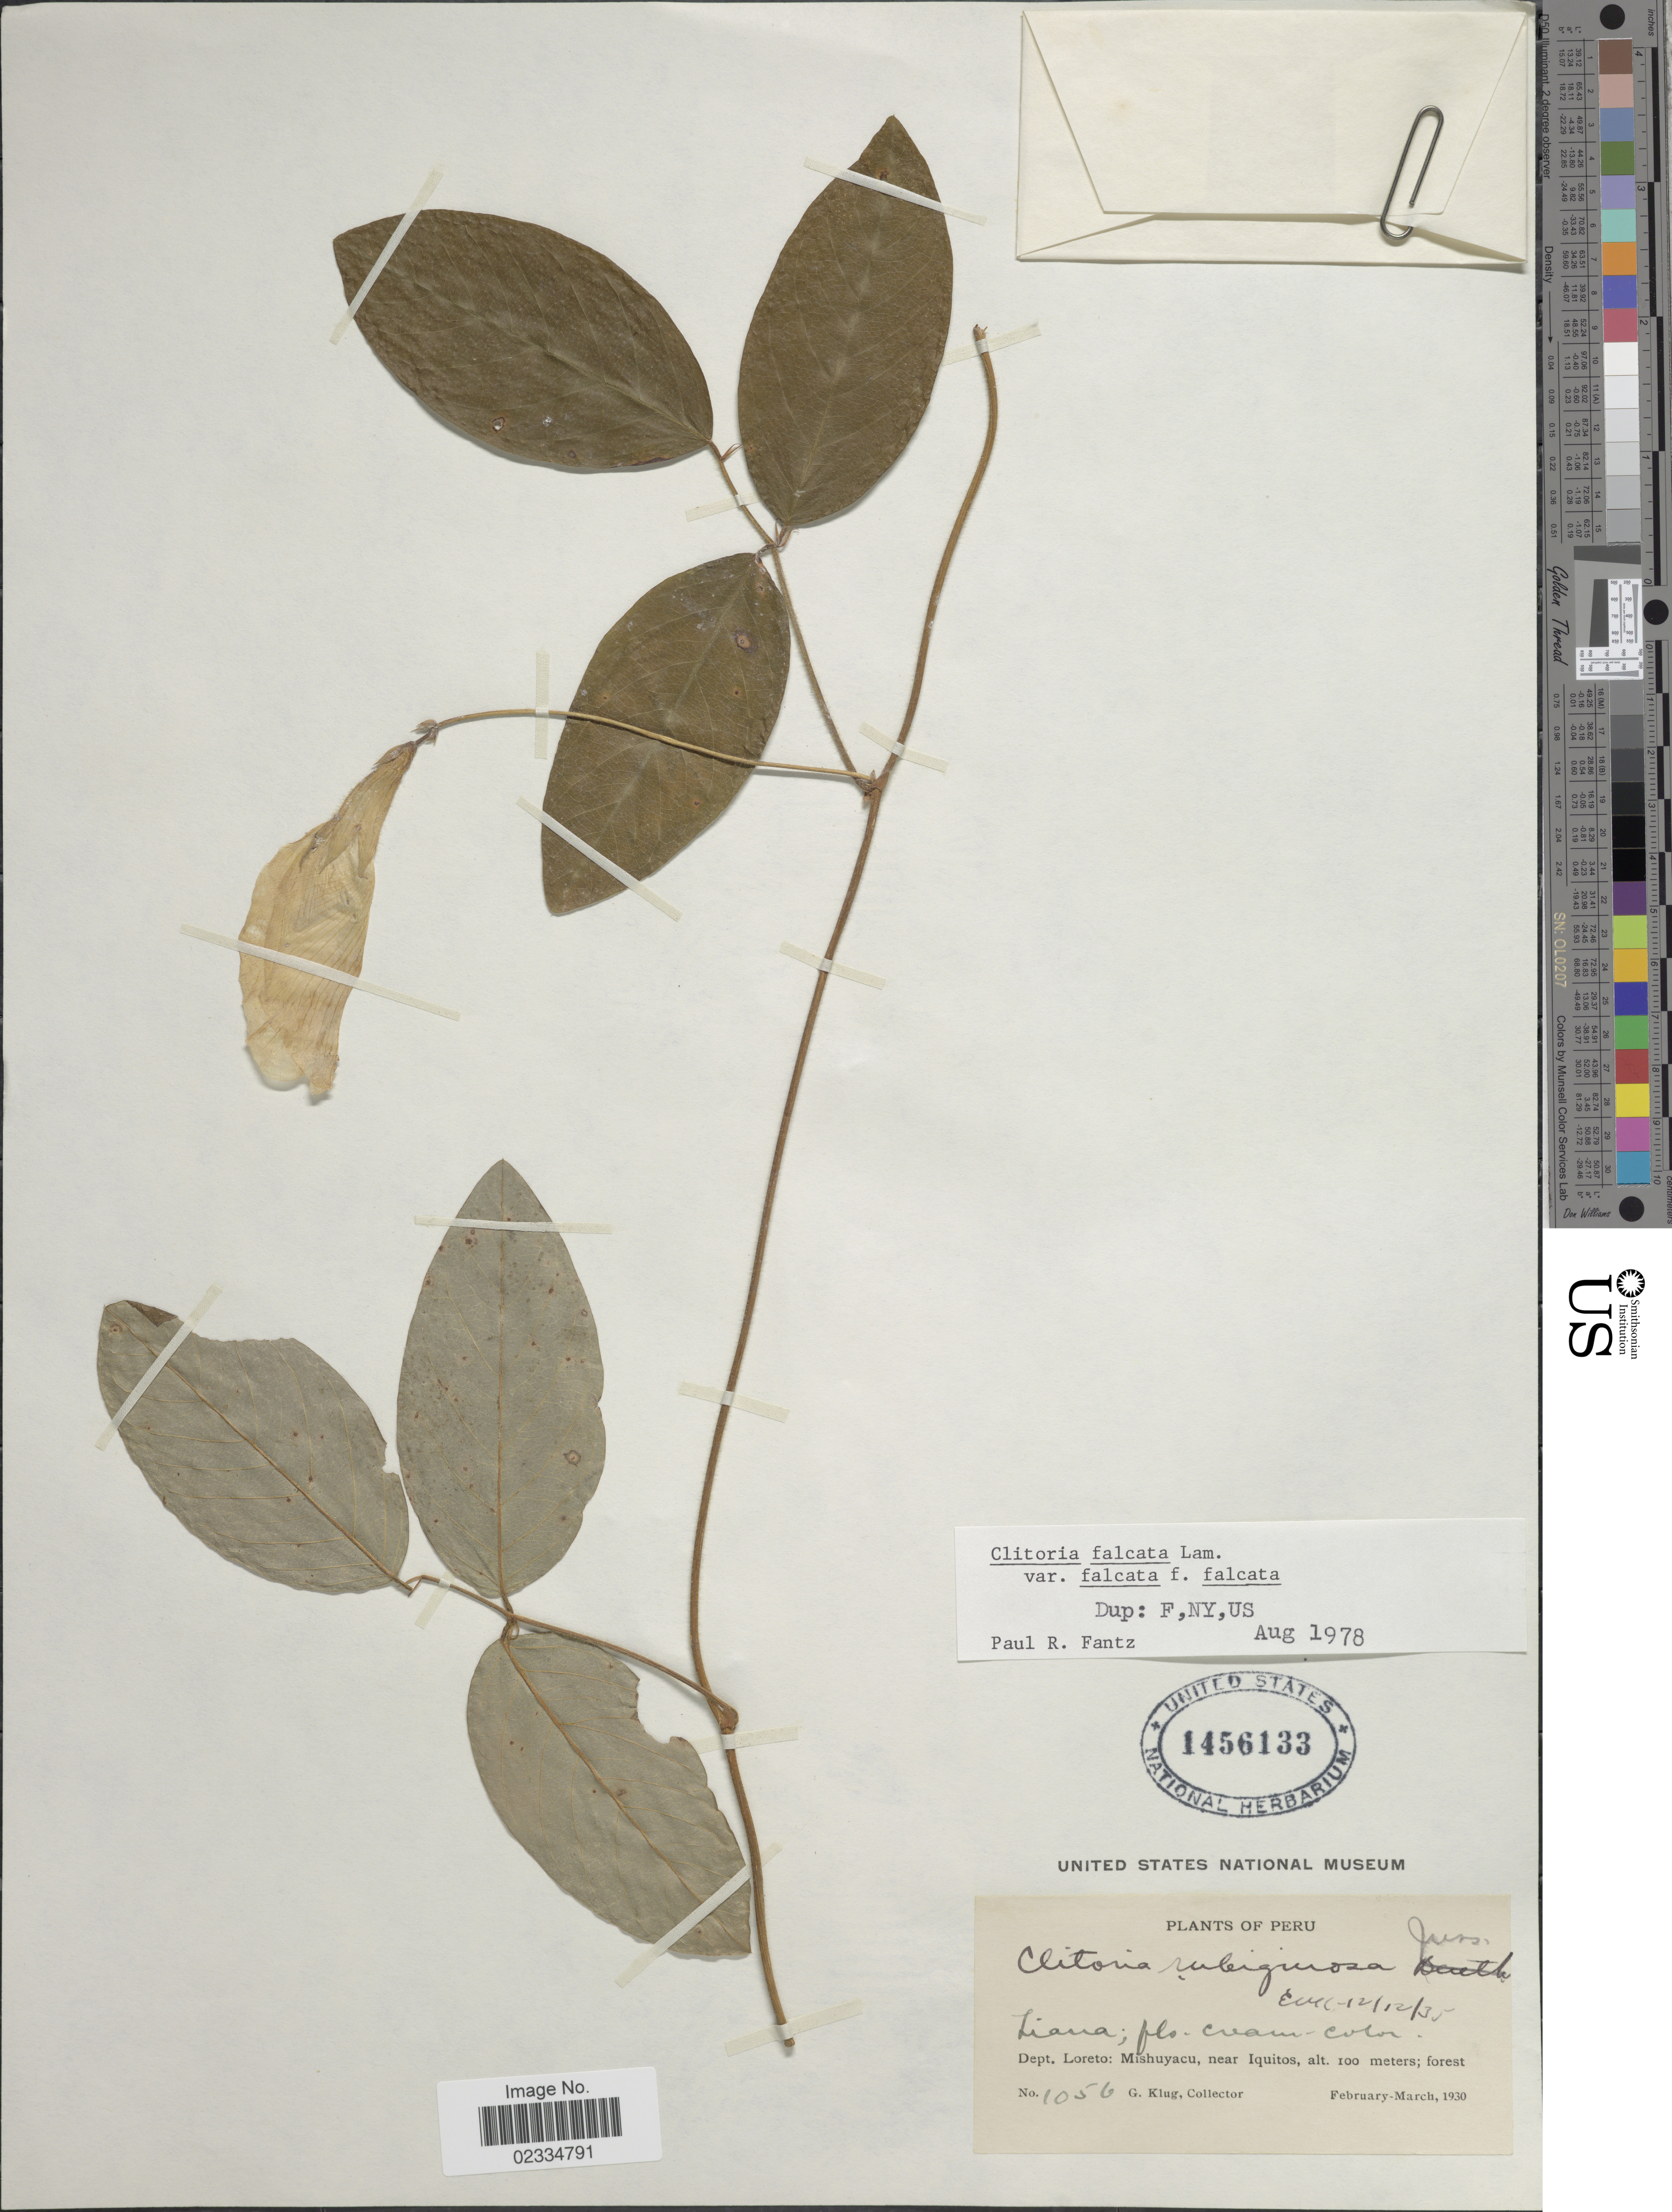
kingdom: Plantae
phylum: Tracheophyta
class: Magnoliopsida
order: Fabales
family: Fabaceae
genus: Clitoria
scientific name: Clitoria falcata var. falcata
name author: Lam.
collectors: G. Klug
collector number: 1056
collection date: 1930-02/1930-03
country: Peru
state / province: Loreto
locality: Mishuyacu, near Iquitos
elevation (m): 100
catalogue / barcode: US 1456133